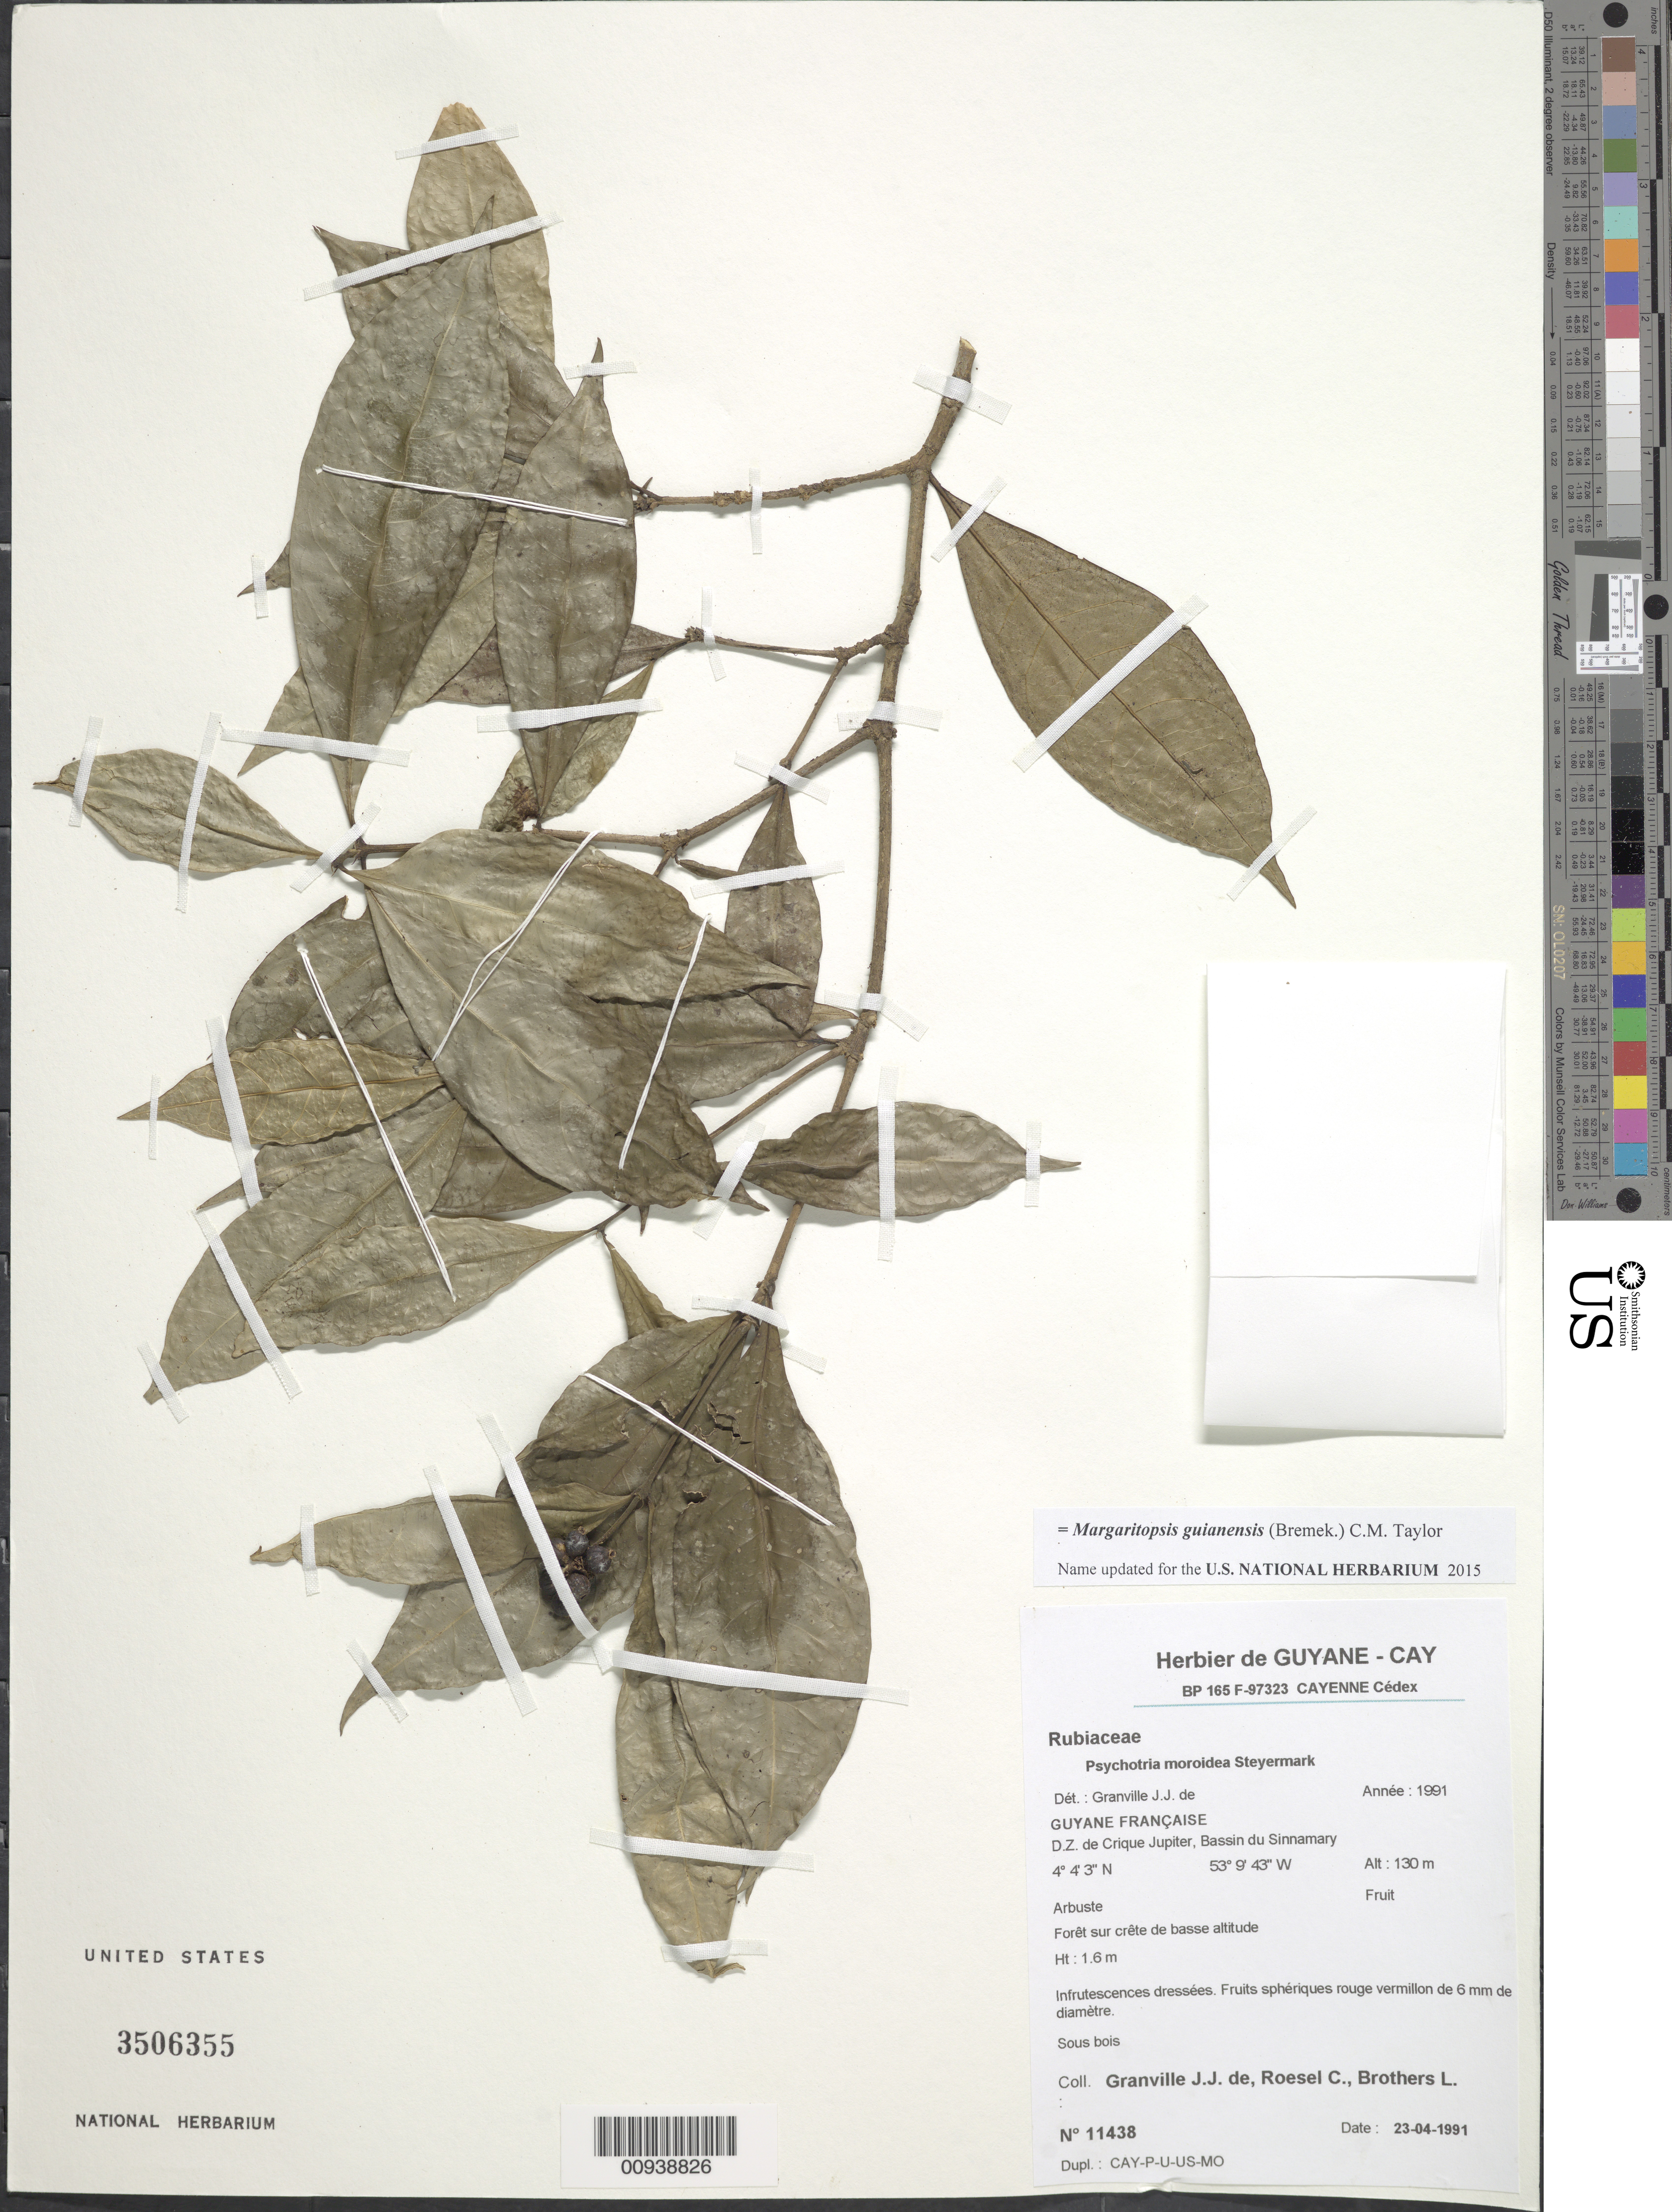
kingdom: Plantae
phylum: Tracheophyta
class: Magnoliopsida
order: Gentianales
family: Rubiaceae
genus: Psychotria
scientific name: Psychotria moroidea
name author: Steyerm.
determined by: Granville, J. J. de, (CAY), Institut de Recherche pour le Developpement (IRD) (FRENCH GUIANA)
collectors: J.-J. de Granville, C. S. Roesel & L. Brothers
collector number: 11438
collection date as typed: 23-Apr-91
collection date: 1991-04-23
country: French Guiana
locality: D.Z. de Crique Jupiter, Bassin du Sinnamary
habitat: Forêt sur crête de basse altitude; sous bois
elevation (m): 130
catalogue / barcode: US 3506355